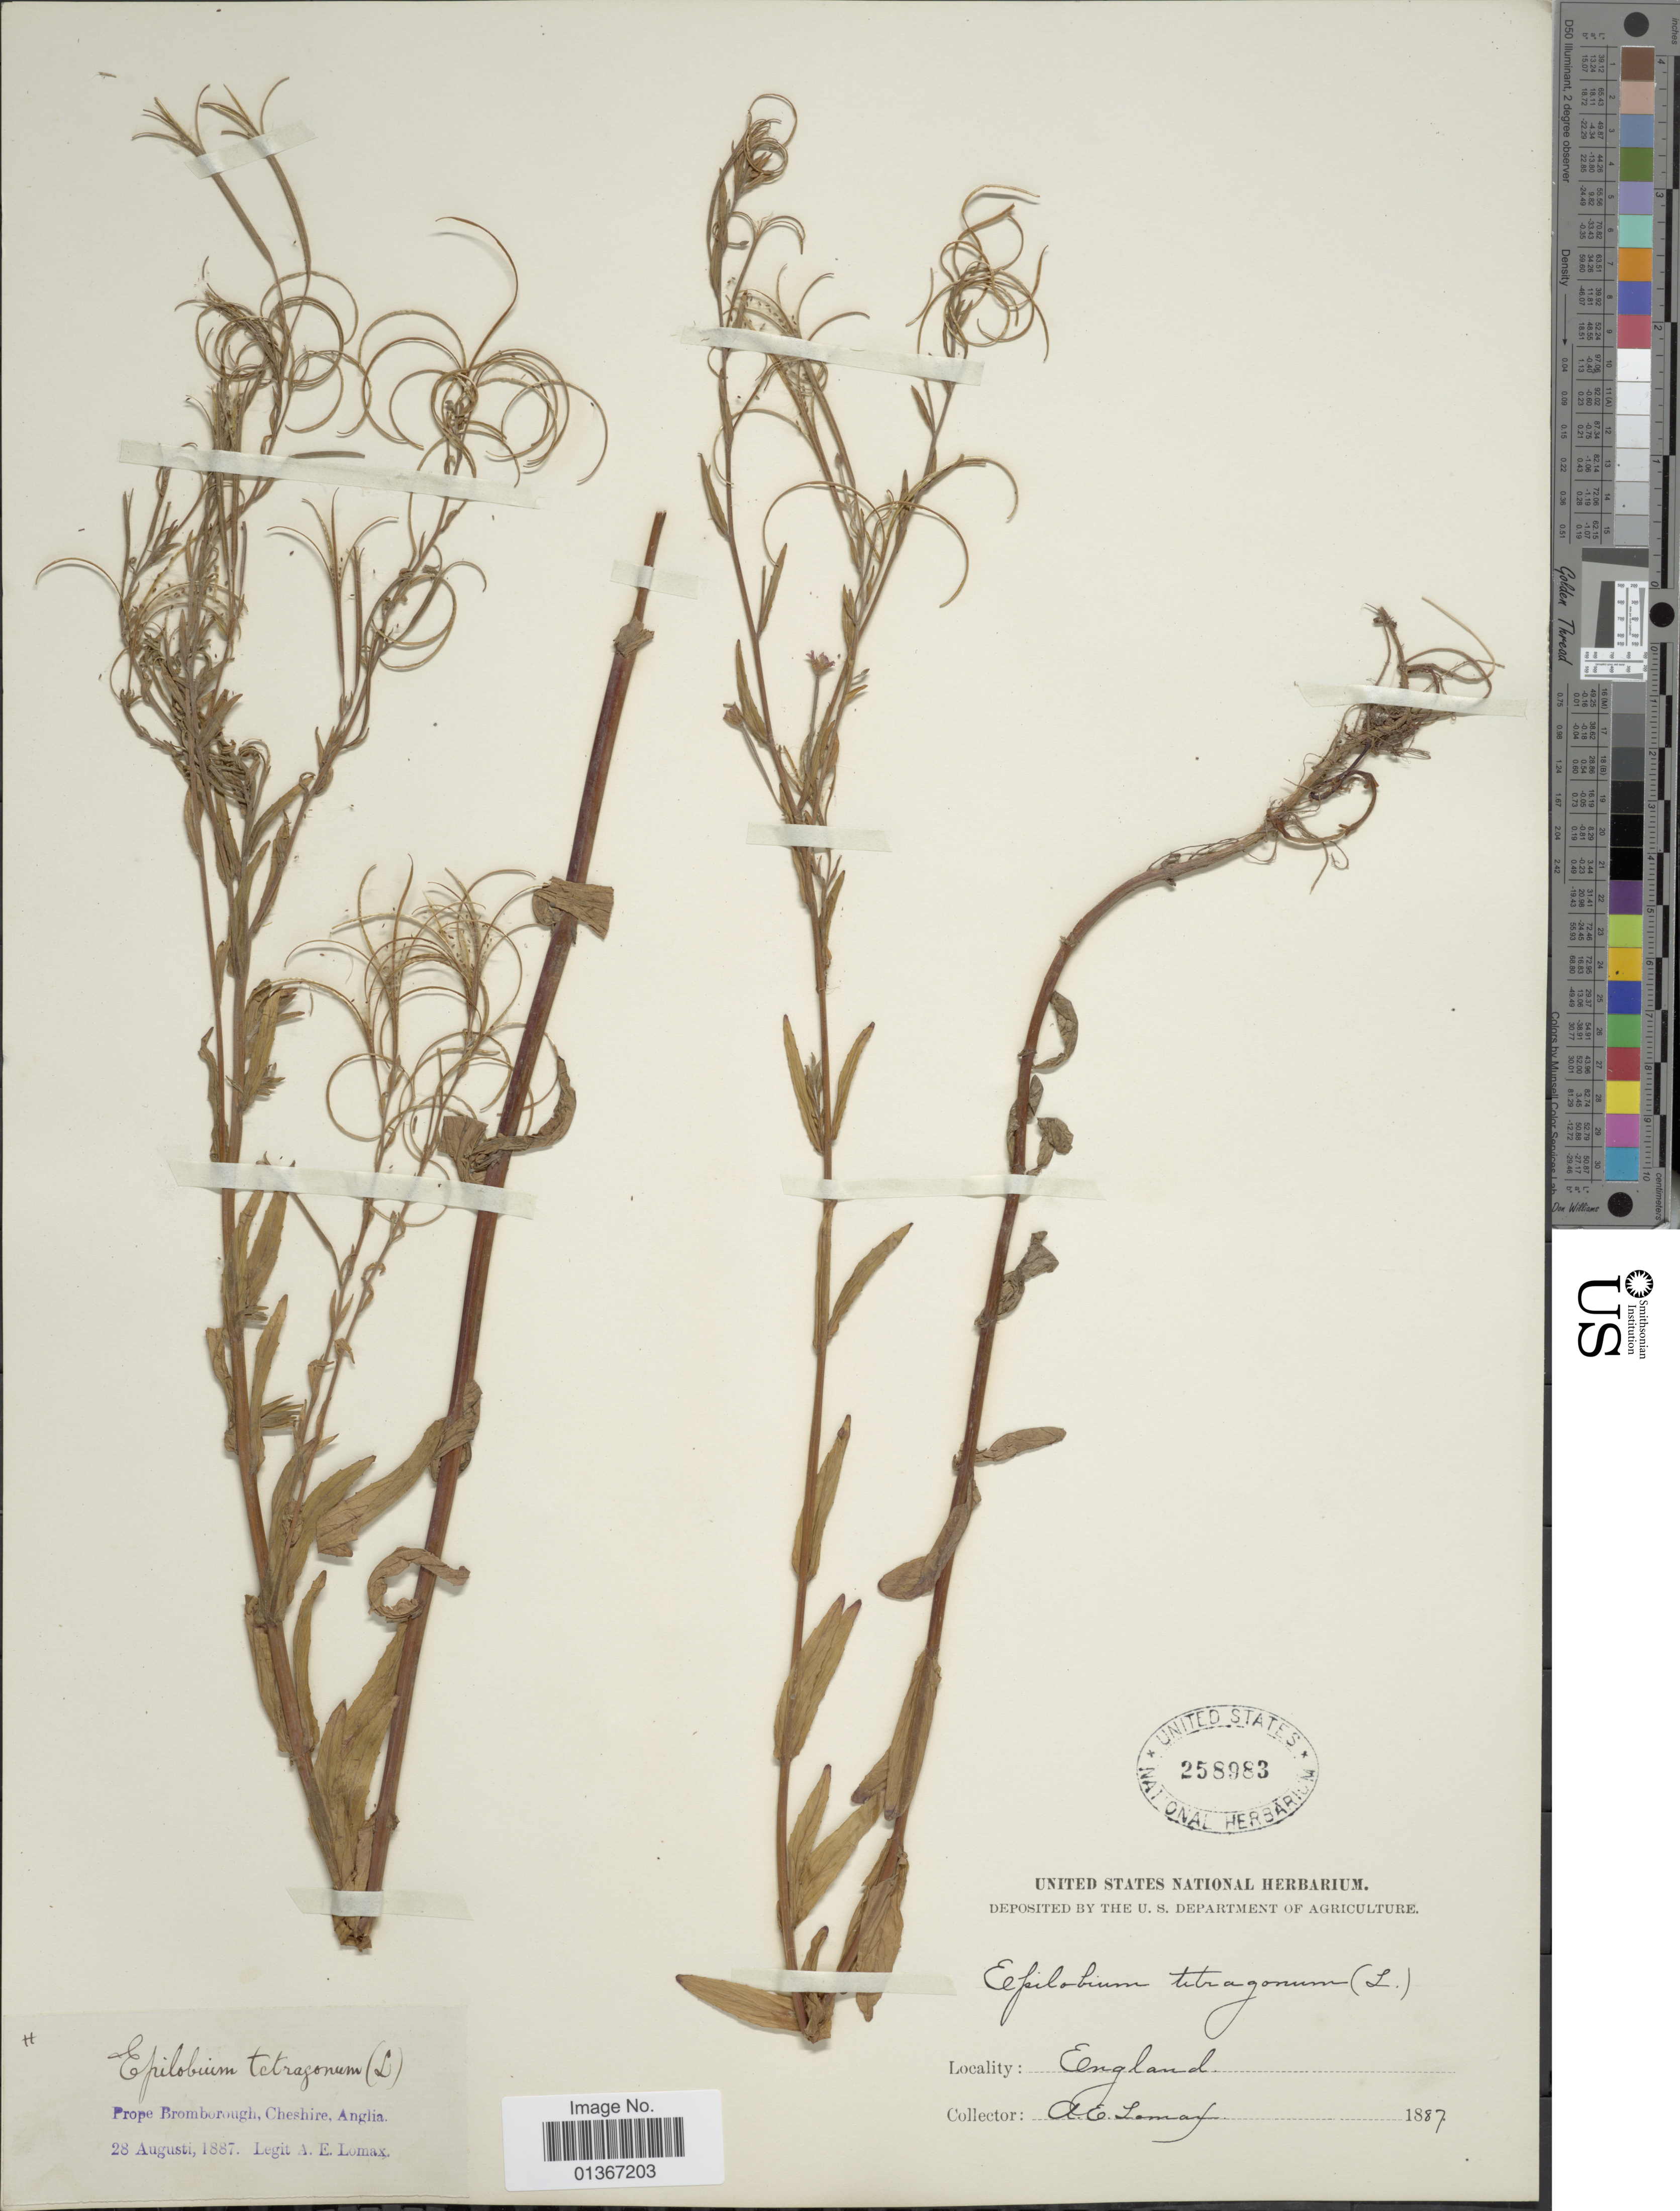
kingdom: Plantae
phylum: Tracheophyta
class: Magnoliopsida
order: Myrtales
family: Onagraceae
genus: Epilobium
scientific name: Epilobium tetragonum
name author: L.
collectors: A. Lomax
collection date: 1887-08-28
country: United Kingdom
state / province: England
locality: Prope Bromborough, Cheshire, Anglia.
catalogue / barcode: US 258983